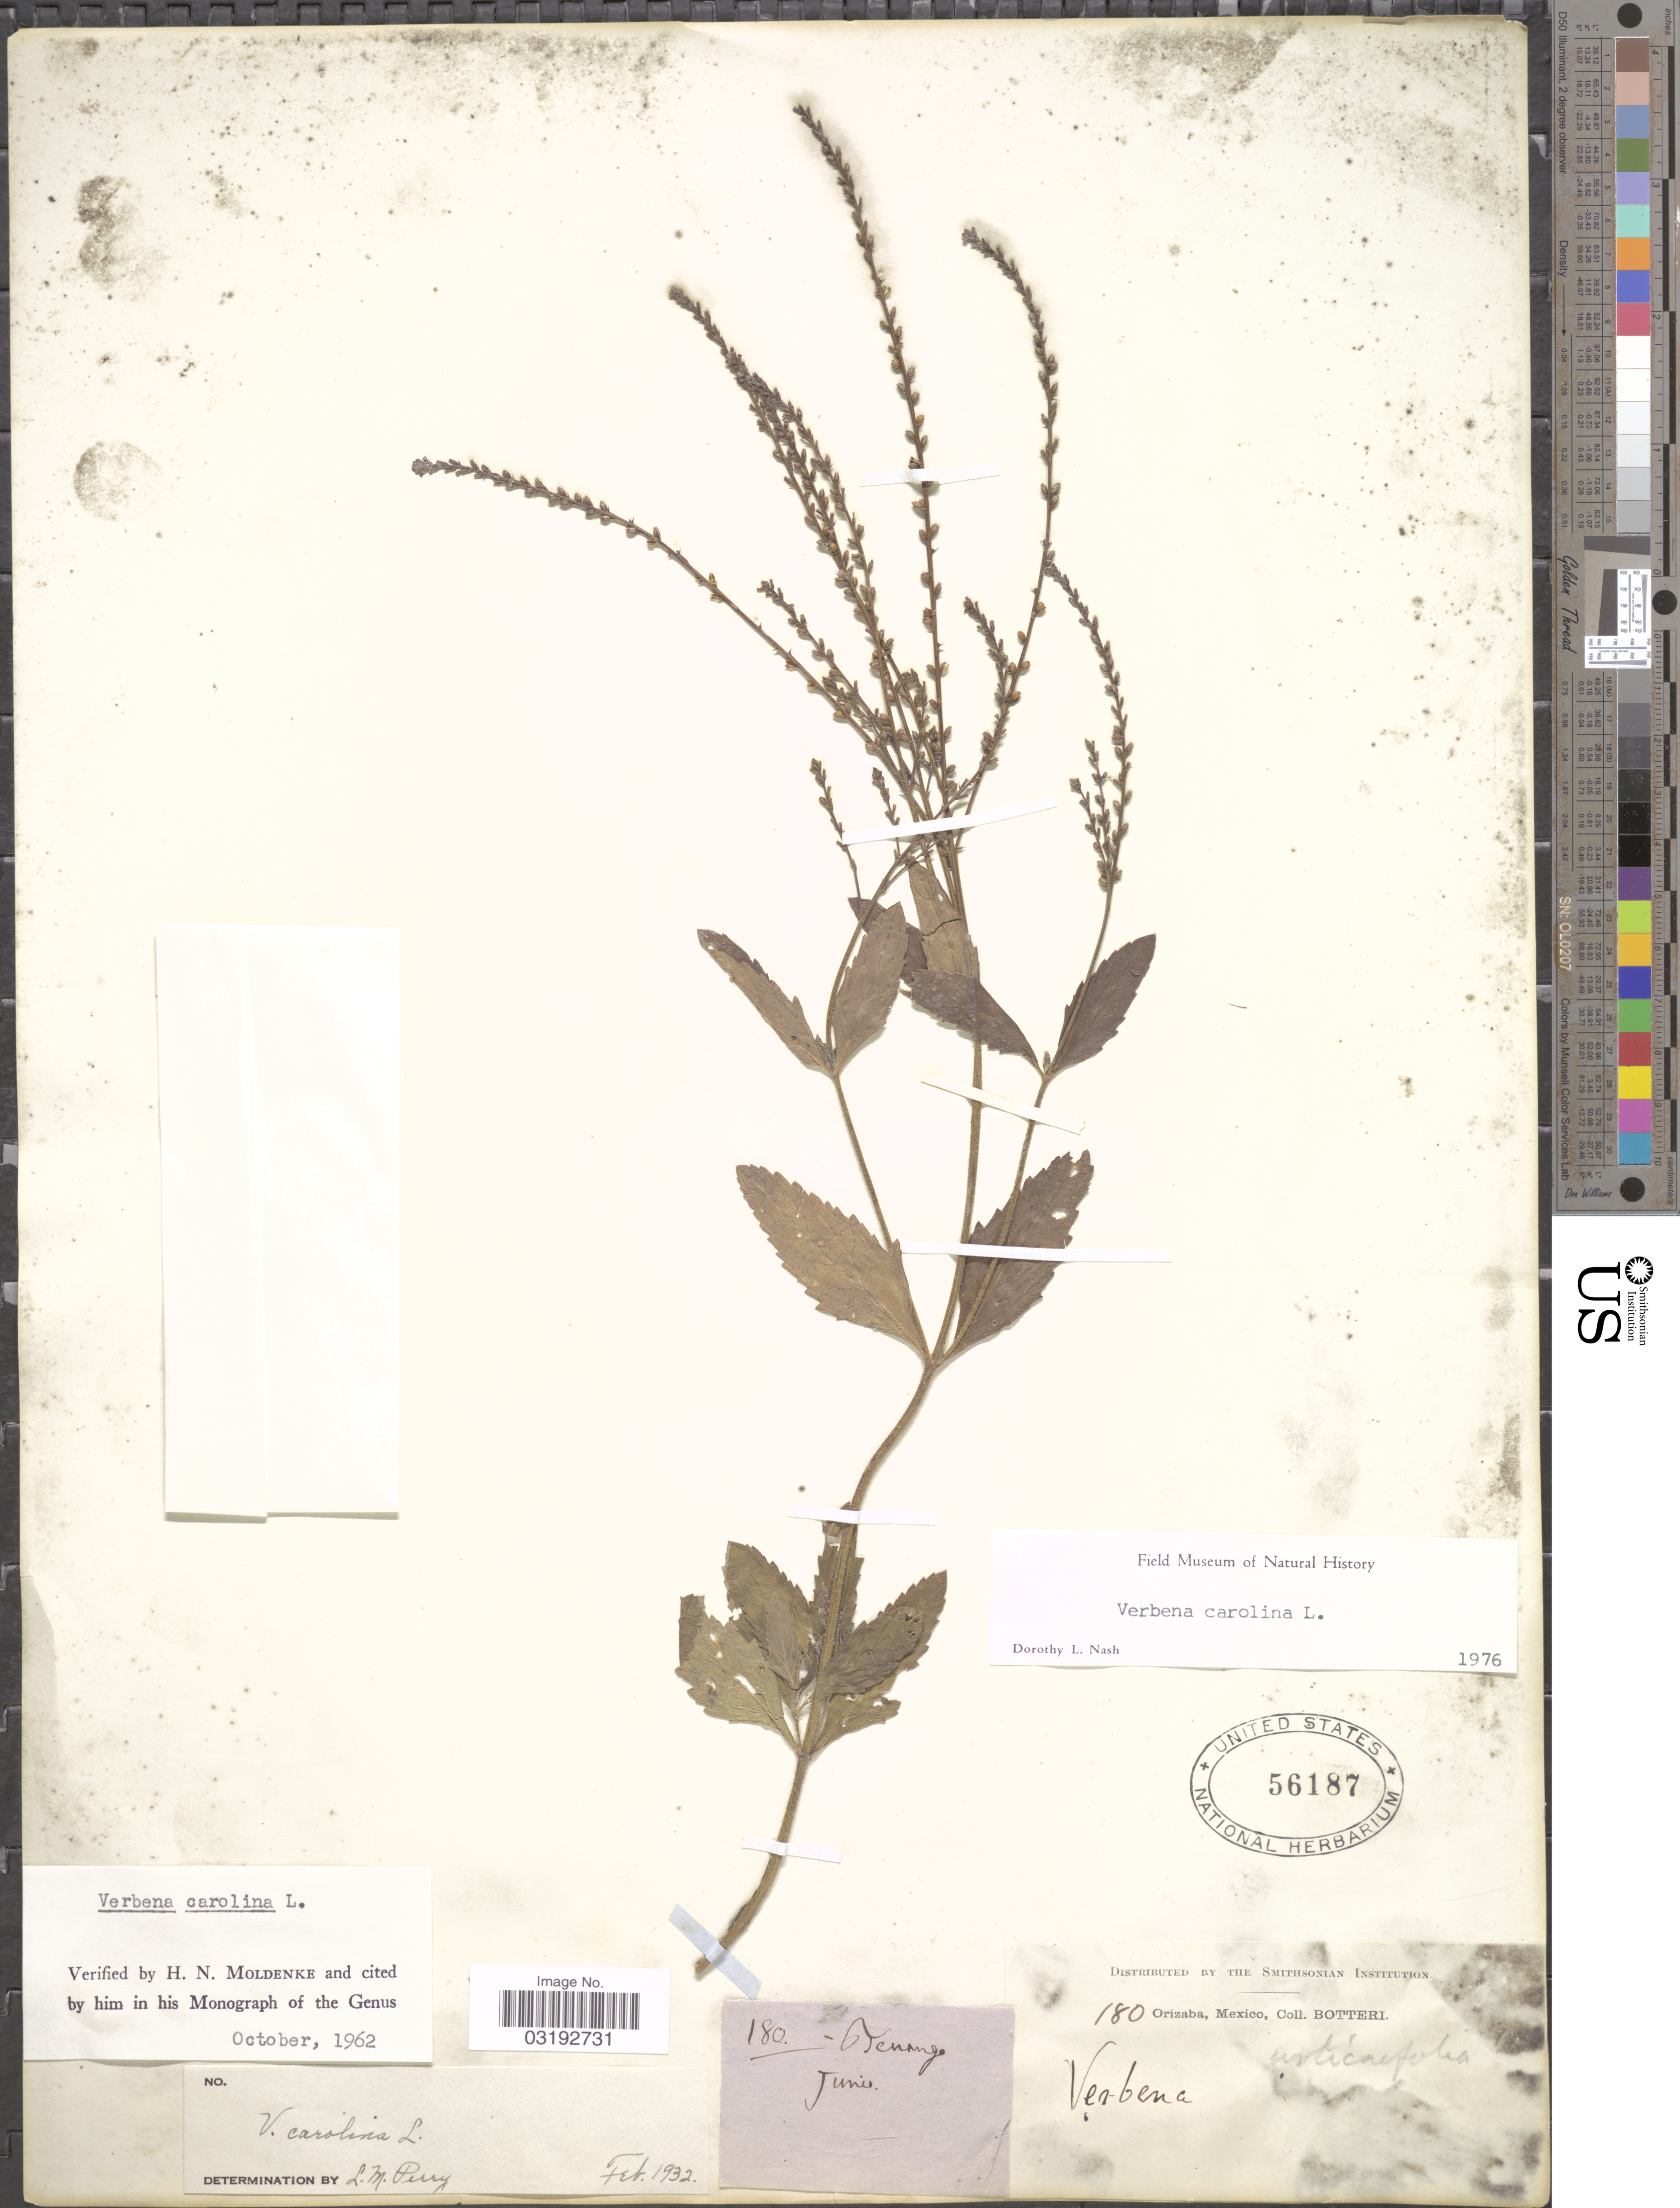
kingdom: Plantae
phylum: Tracheophyta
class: Magnoliopsida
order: Lamiales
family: Verbenaceae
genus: Verbena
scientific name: Verbena carolina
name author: L.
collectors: -. Botteri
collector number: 180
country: Mexico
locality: Orizaba.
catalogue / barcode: US 56187